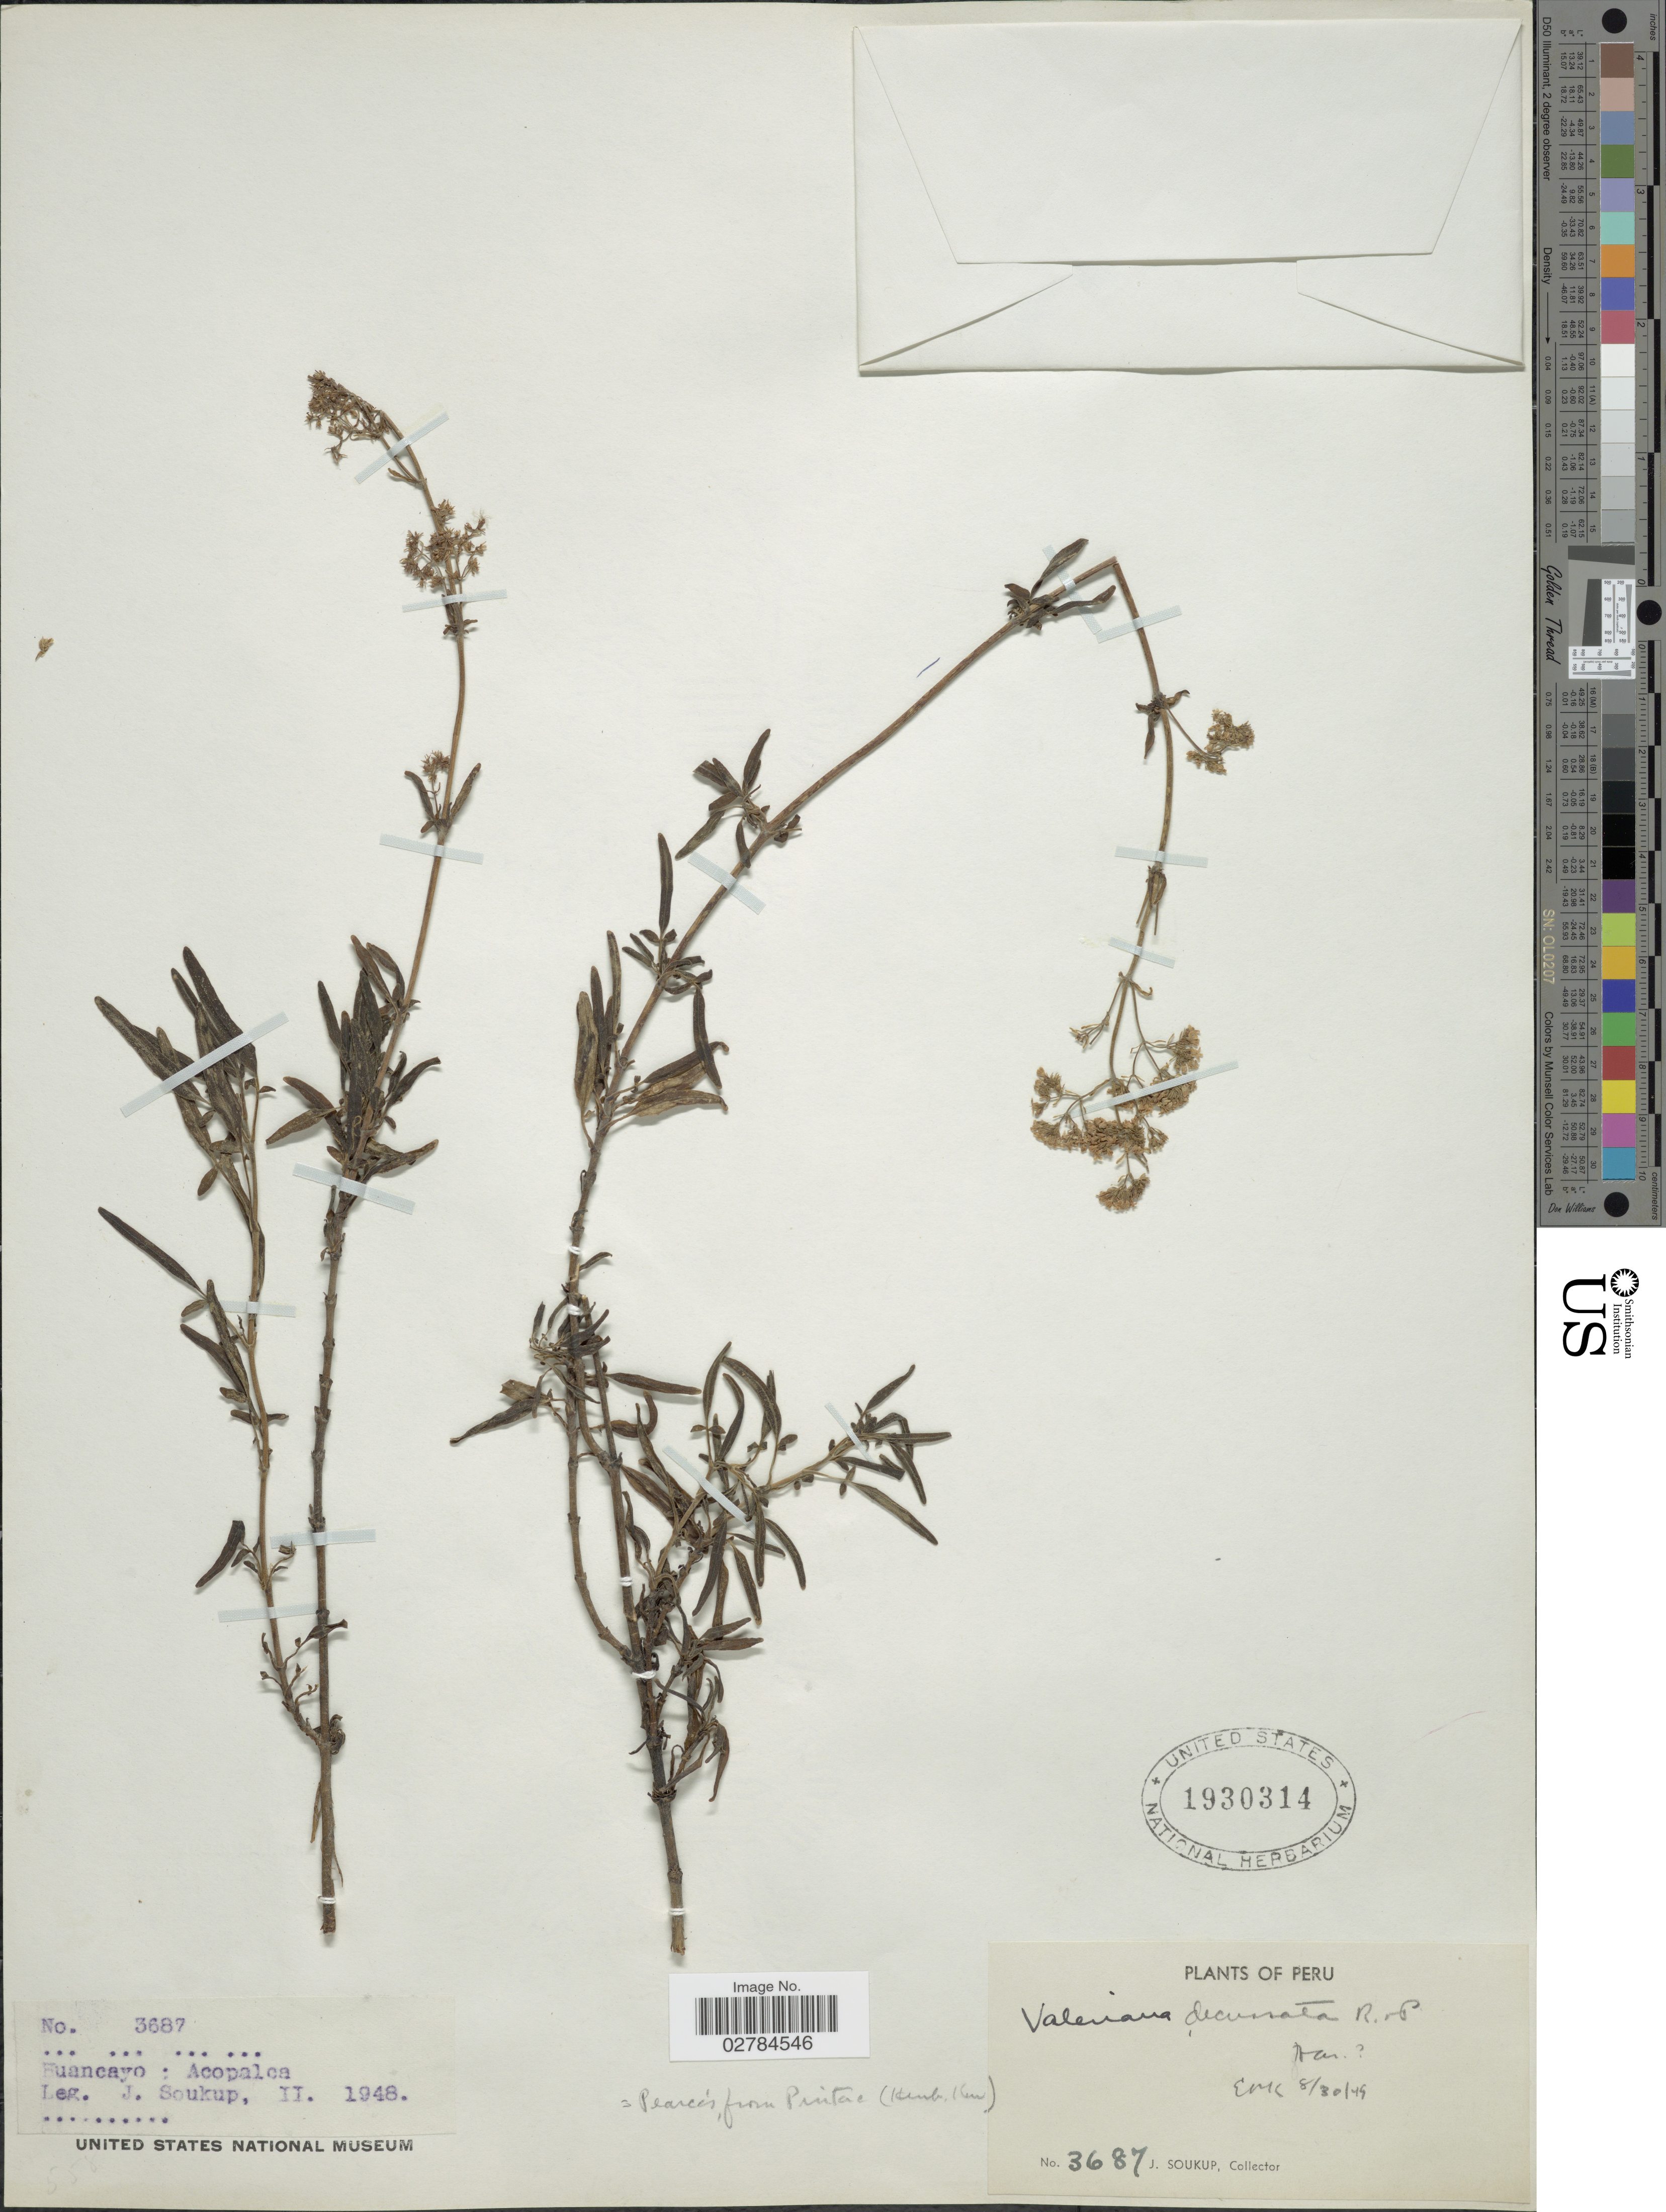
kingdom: Plantae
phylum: Tracheophyta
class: Magnoliopsida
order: Dipsacales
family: Caprifoliaceae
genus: Valeriana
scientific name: Valeriana decussata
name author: Ruiz & Pav.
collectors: J. Soukop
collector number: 3687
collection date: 1948-02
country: Peru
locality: Huancayo: Acopalca.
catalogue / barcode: US 1930314